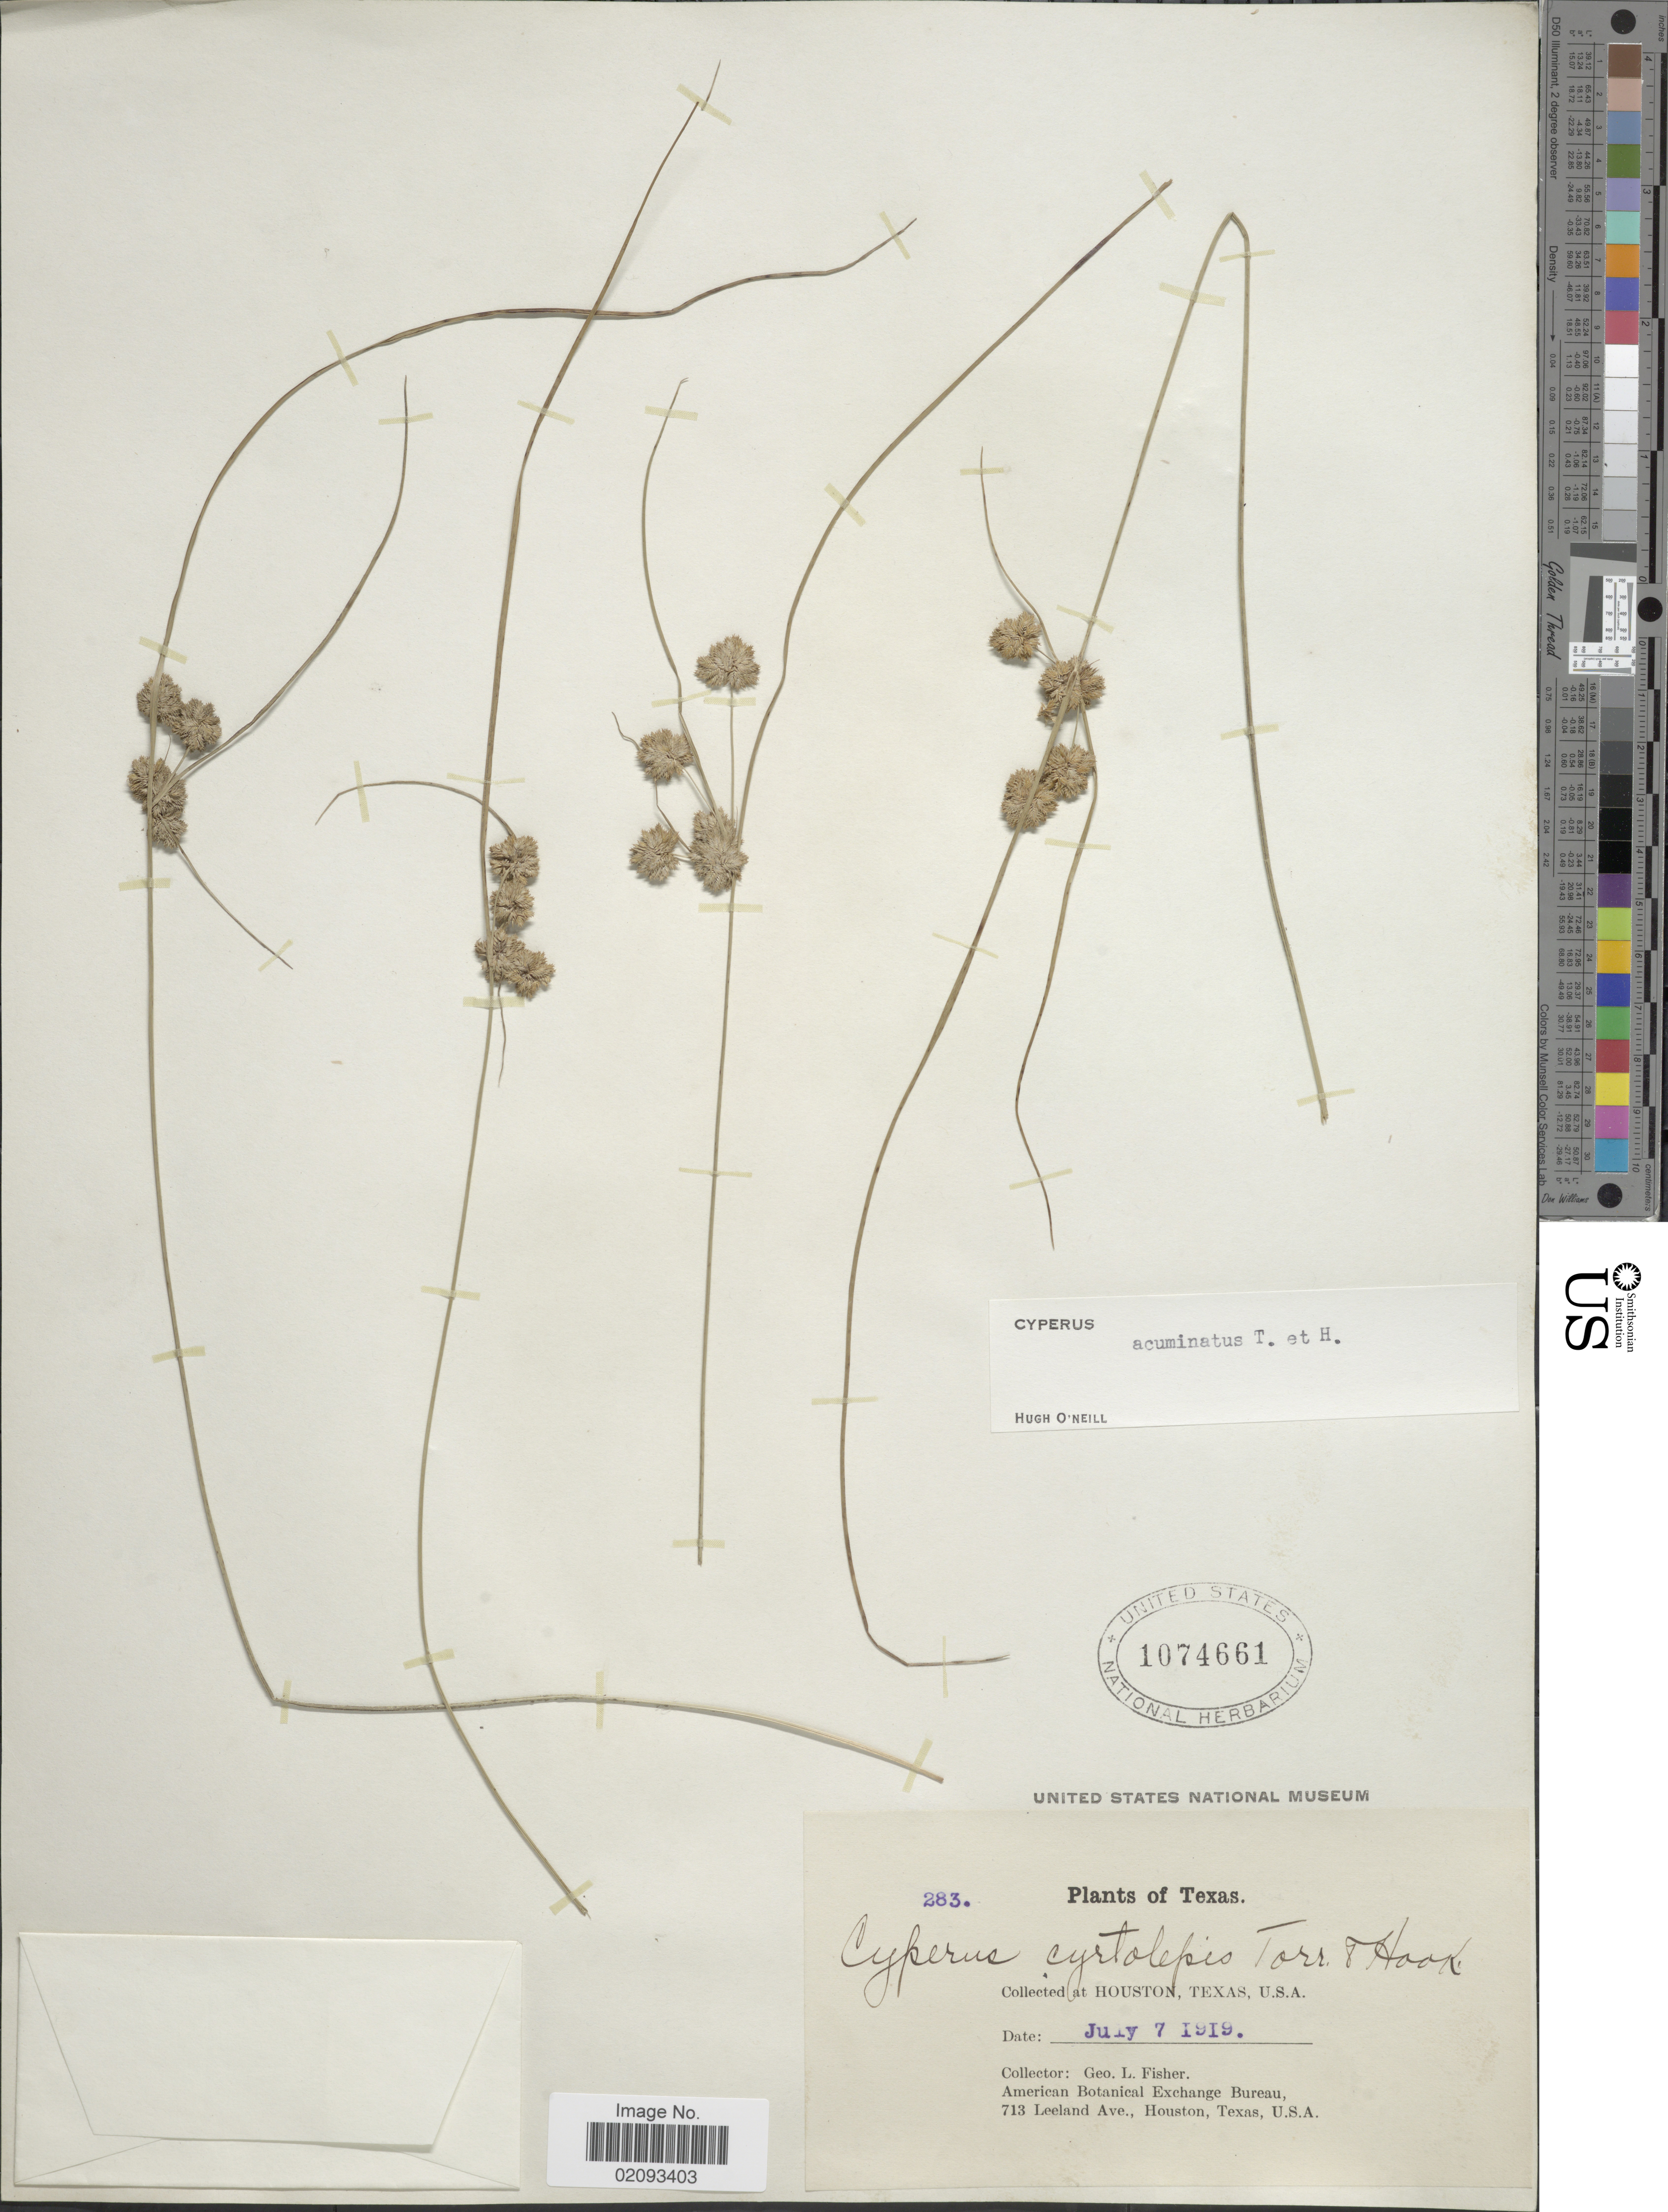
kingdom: Plantae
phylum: Tracheophyta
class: Liliopsida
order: Poales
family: Cyperaceae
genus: Cyperus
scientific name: Cyperus acuminatus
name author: Torr. & Hook.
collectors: G. L. Fisher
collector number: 283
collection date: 1919-07-07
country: United States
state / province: Texas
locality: Houston, U.S.A.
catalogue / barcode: US 1074661